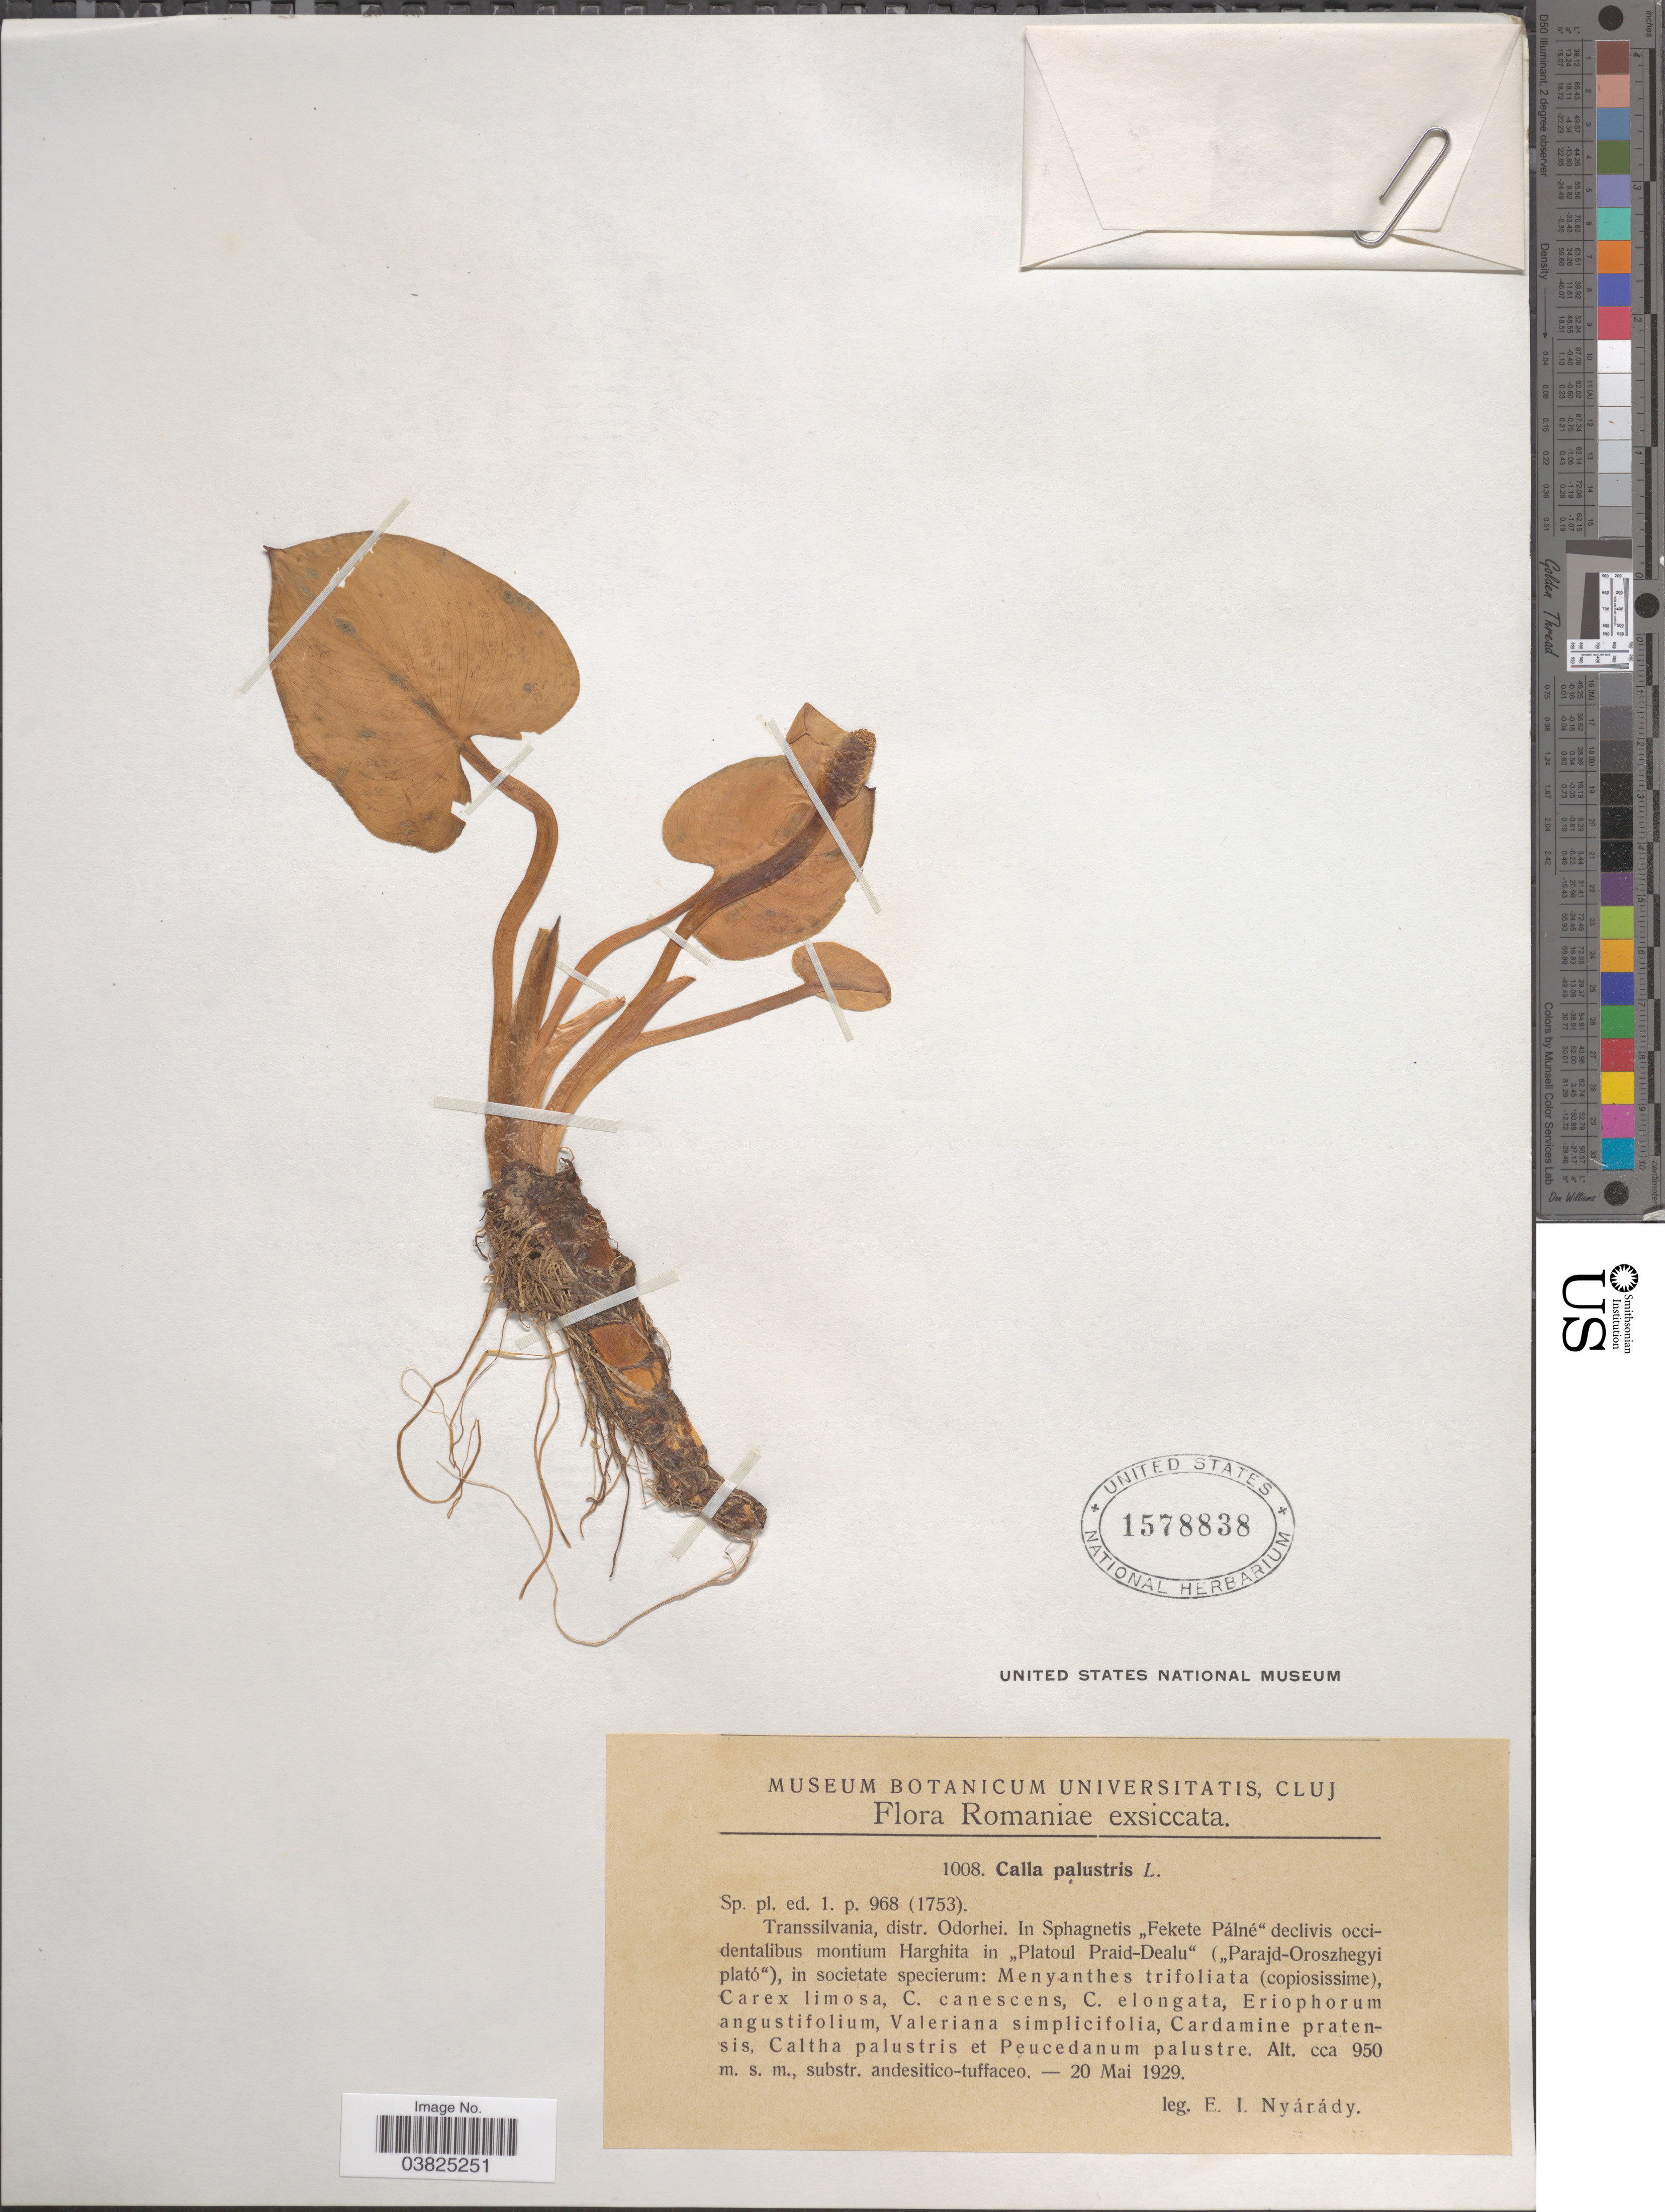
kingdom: Plantae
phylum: Tracheophyta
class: Liliopsida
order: Alismatales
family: Araceae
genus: Calla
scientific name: Calla palustris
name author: L.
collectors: E. Nyárády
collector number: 1008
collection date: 1929-05-20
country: Romania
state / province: Harghita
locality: Transsilvania, distr. Odorhei. In Sphagnetis "Fekete Pálne" declivis occidentalisbus montium Harghita in ,,Platoul Praid-Dealu' (,,Parajd-Oroszhegyi plato').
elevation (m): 950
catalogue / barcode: US 1578838